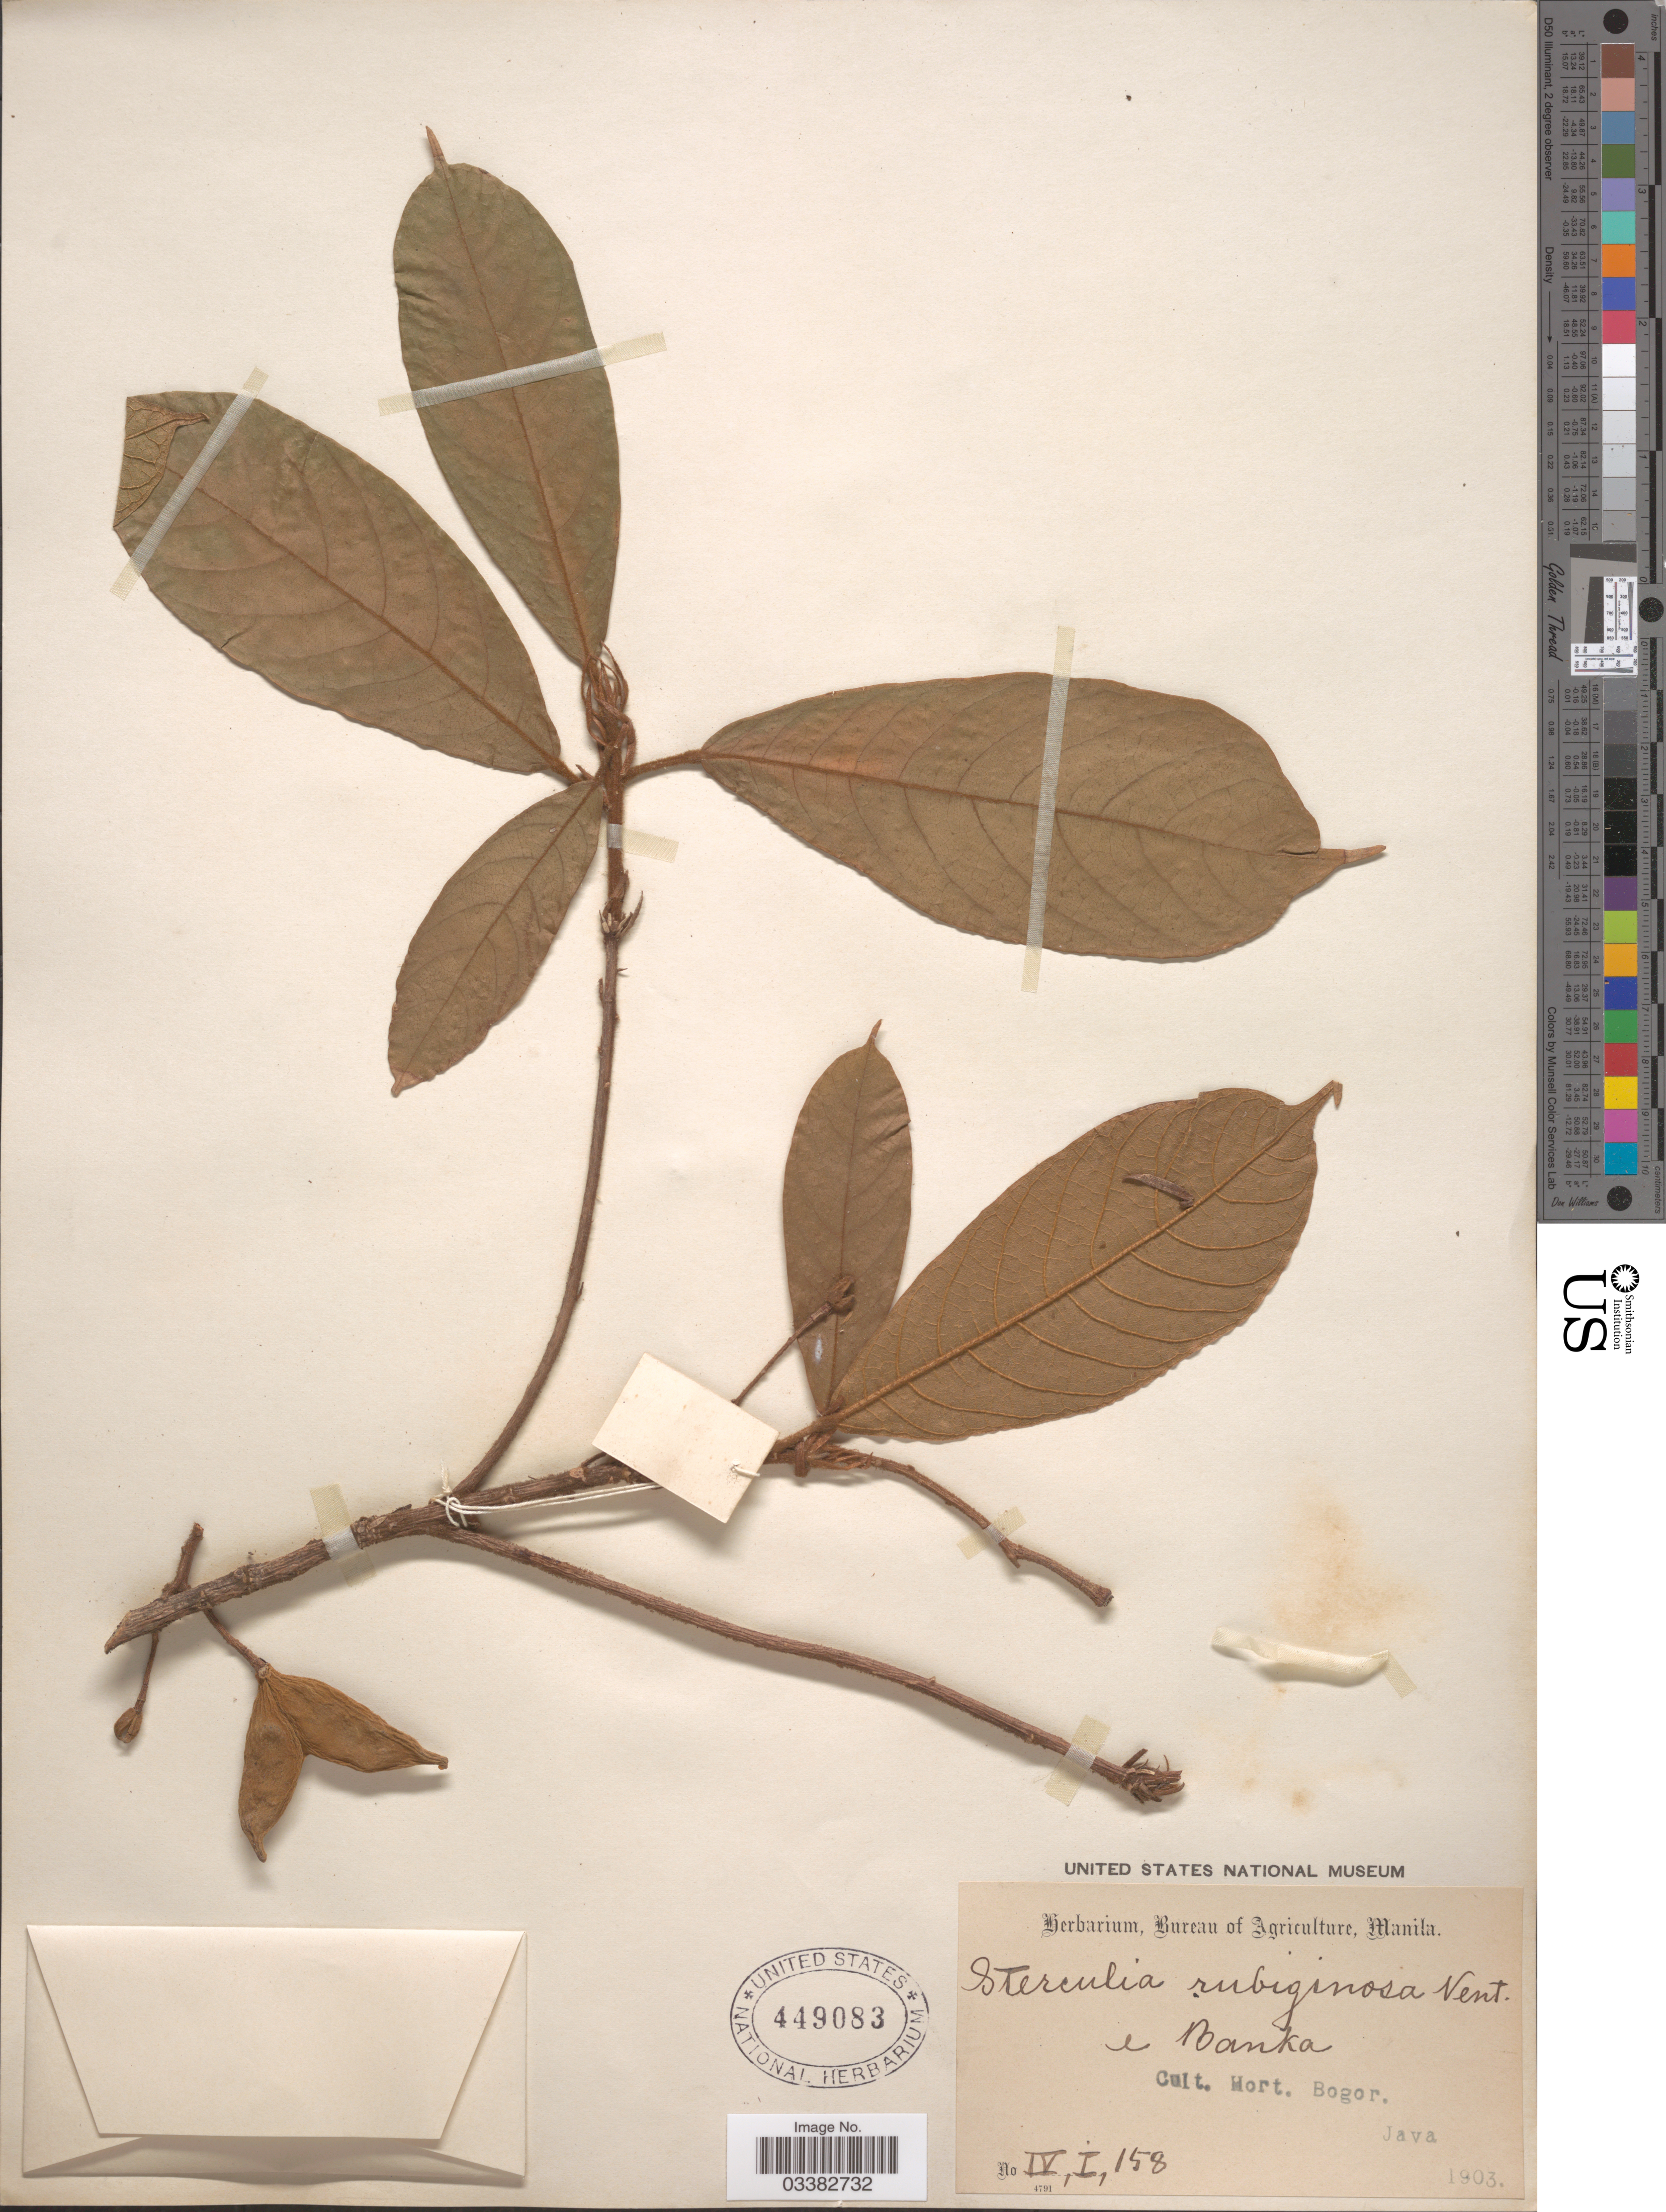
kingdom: Plantae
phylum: Tracheophyta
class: Magnoliopsida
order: Malvales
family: Malvaceae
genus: Sterculia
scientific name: Sterculia rubiginosa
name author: Vent.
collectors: ex Herb. Bur. Agric. Manila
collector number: IV, I, 158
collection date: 1903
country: Indonesia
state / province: Java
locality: Cult. Hort. Bogor.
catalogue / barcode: US 449083